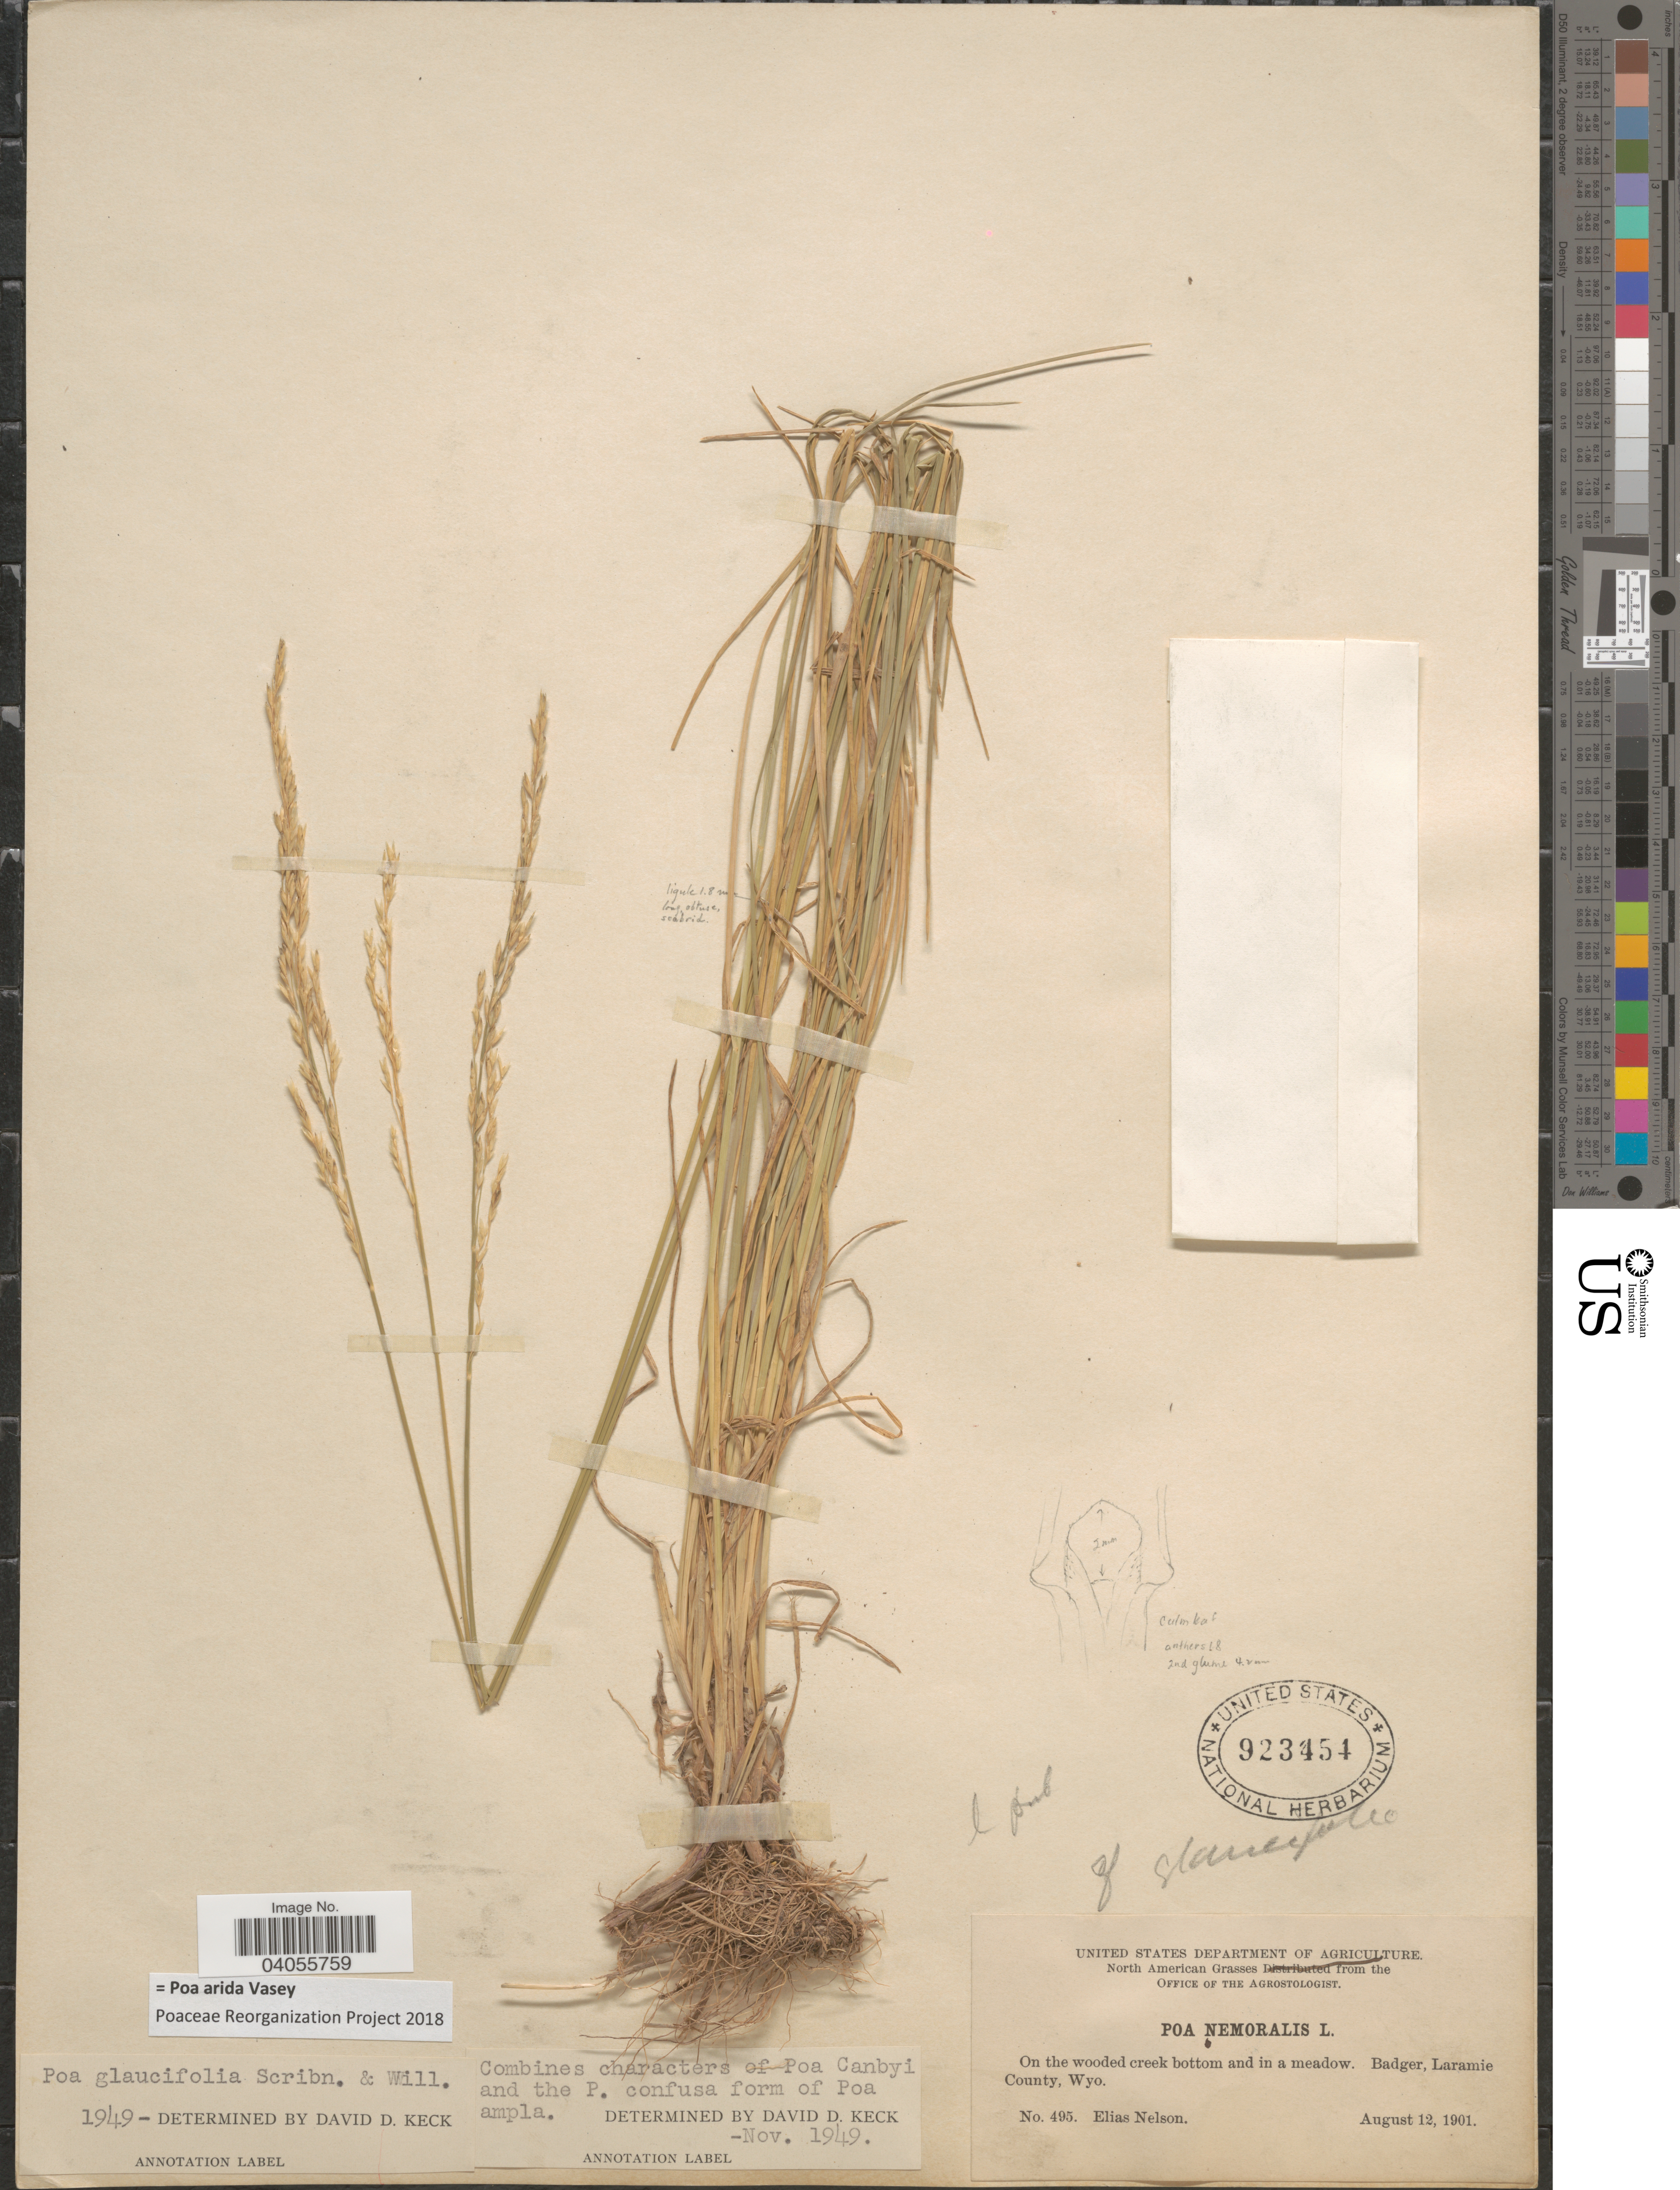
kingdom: Plantae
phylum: Tracheophyta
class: Liliopsida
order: Poales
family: Poaceae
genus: Poa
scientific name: Poa arida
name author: Vasey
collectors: E. Nelson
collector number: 495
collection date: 1901-08-12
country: United States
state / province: Wyoming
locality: On the wooded creek bottom and in a meadow. Badger, Laramie County.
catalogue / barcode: US 923454